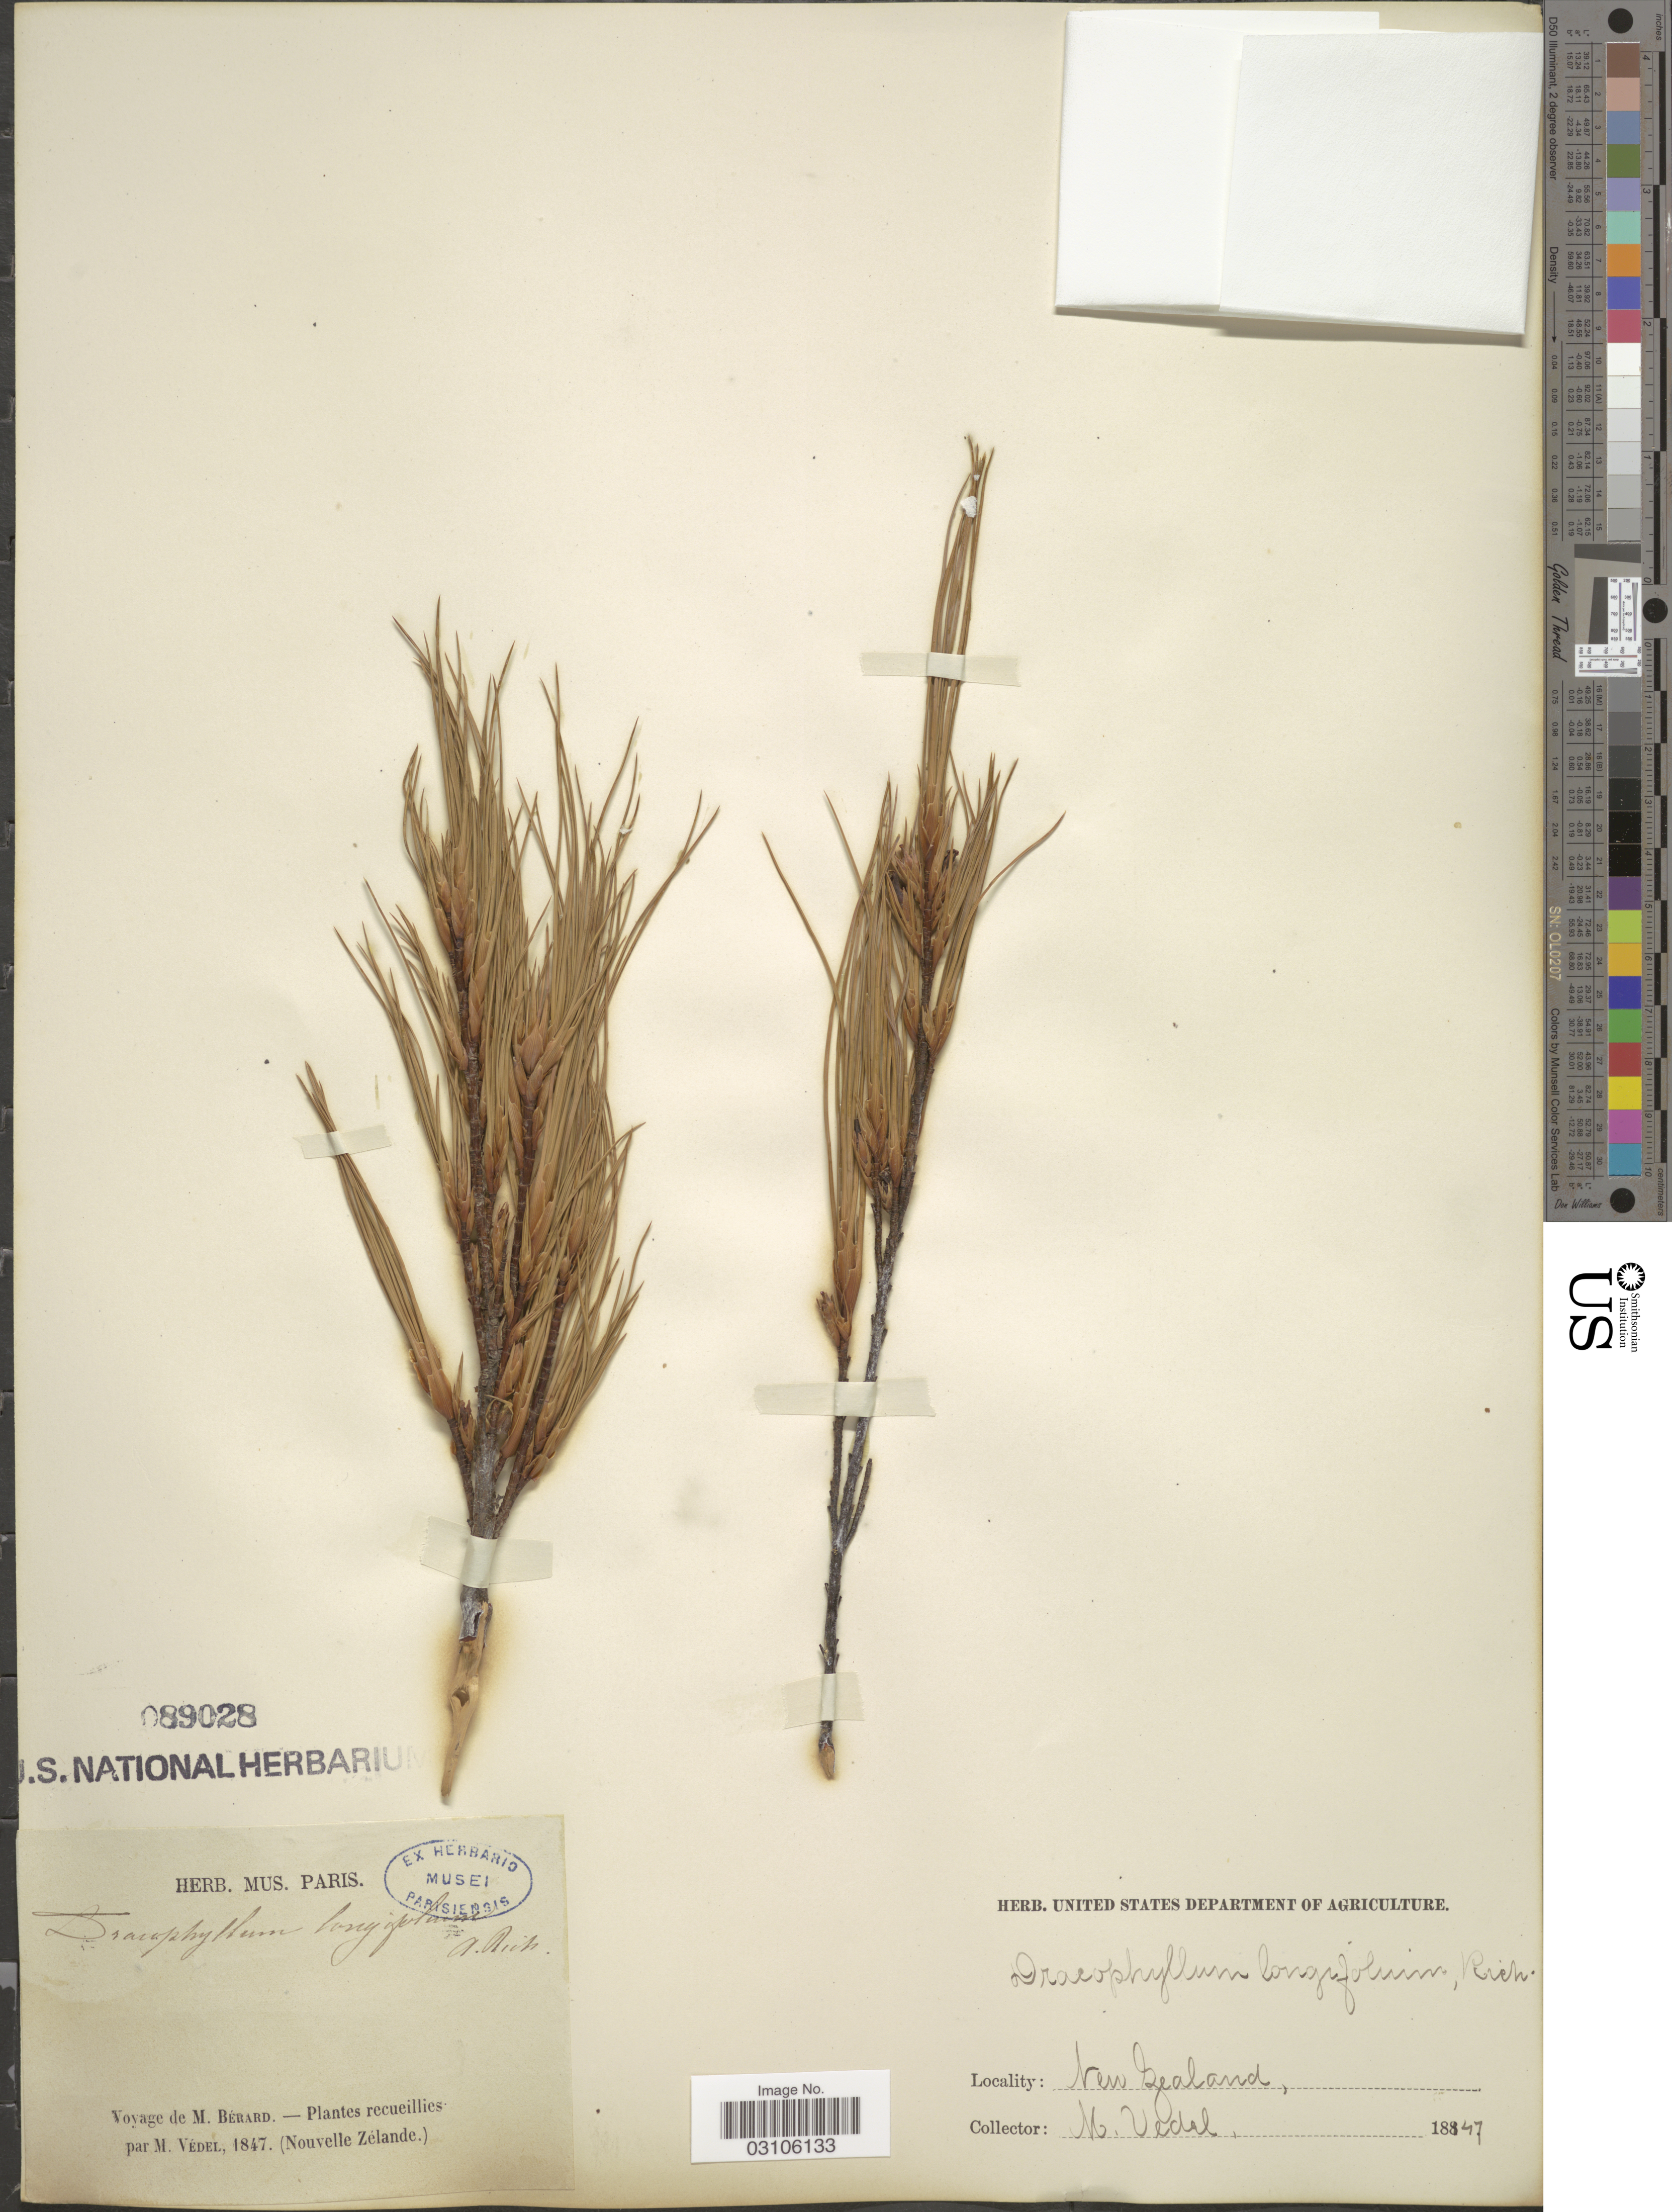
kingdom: Plantae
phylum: Tracheophyta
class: Magnoliopsida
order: Ericales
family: Ericaceae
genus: Dracophyllum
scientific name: Dracophyllum longifolium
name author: (J.R. Forst. & G. Forst.) R. Br. ex Roem. & Schult.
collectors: M. Védel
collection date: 1847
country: New Zealand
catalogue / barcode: US 89028